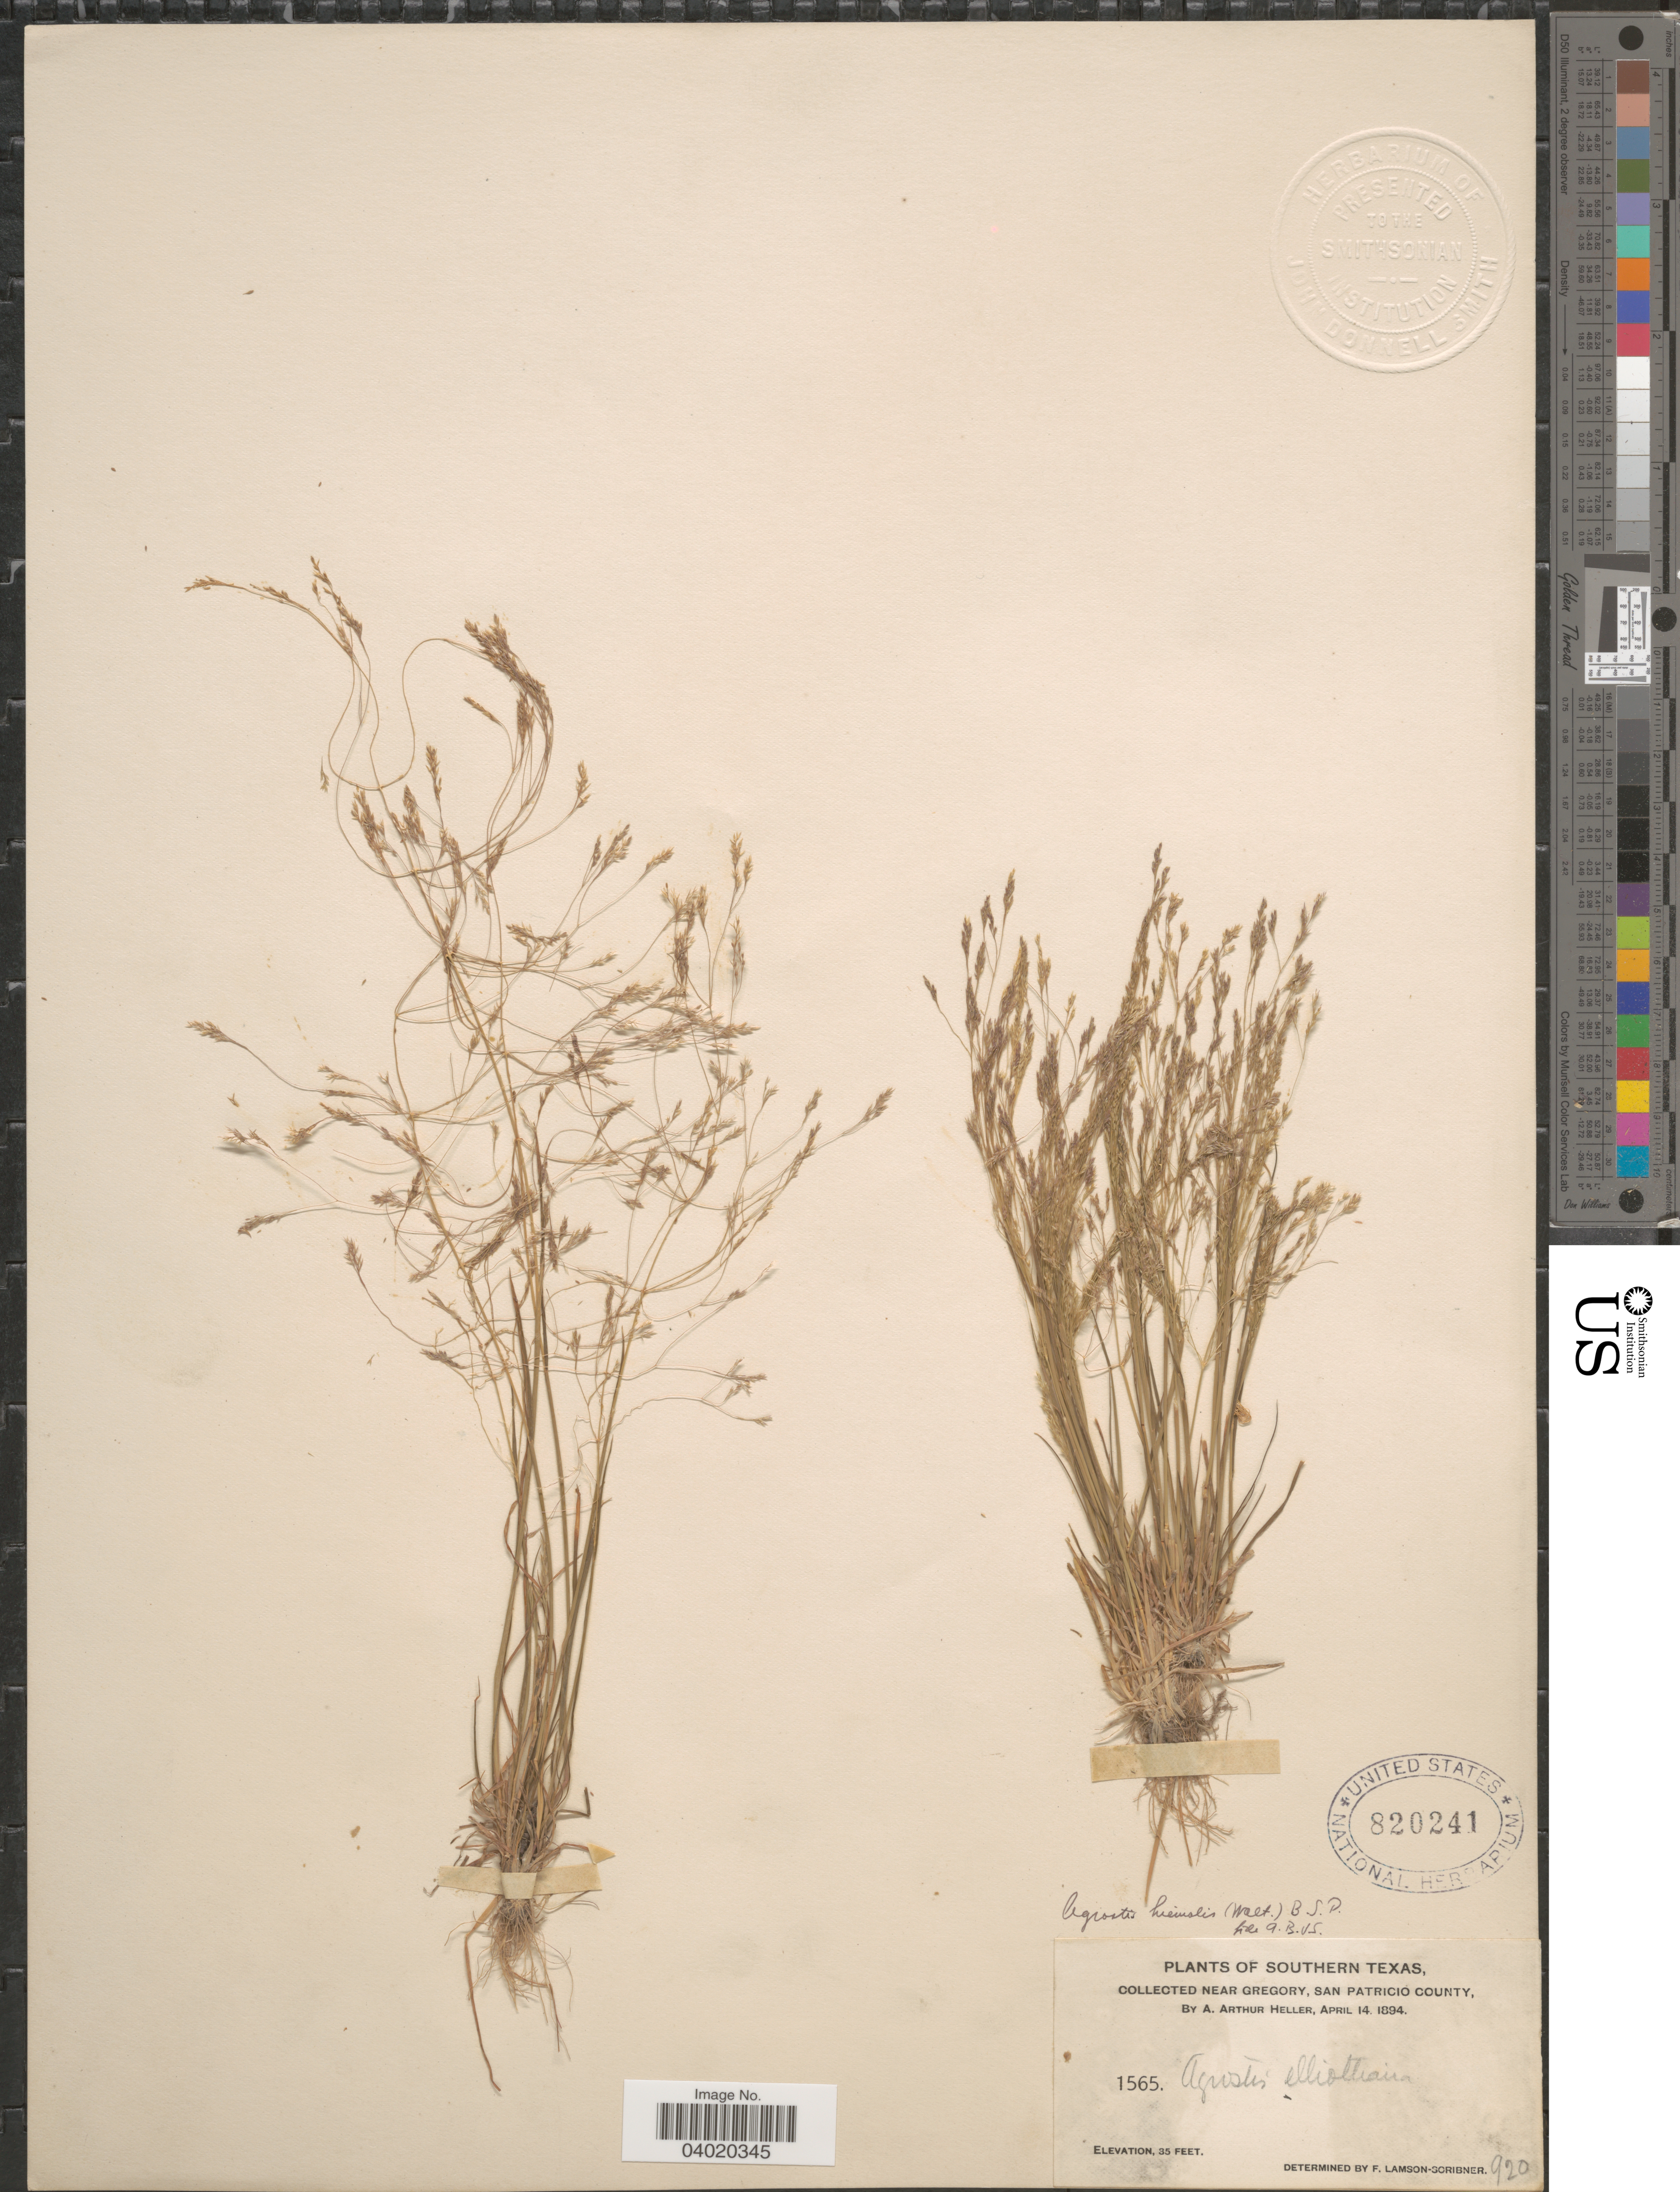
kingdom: Plantae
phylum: Tracheophyta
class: Liliopsida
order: Poales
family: Poaceae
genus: Agrostis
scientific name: Agrostis hyemalis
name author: (Walter) Britton et al.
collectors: A. A. Heller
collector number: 1565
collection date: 1894-04-14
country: United States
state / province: Texas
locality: Southern Texas. Near Gregory, San Patricio County.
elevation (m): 11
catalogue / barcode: US 820241